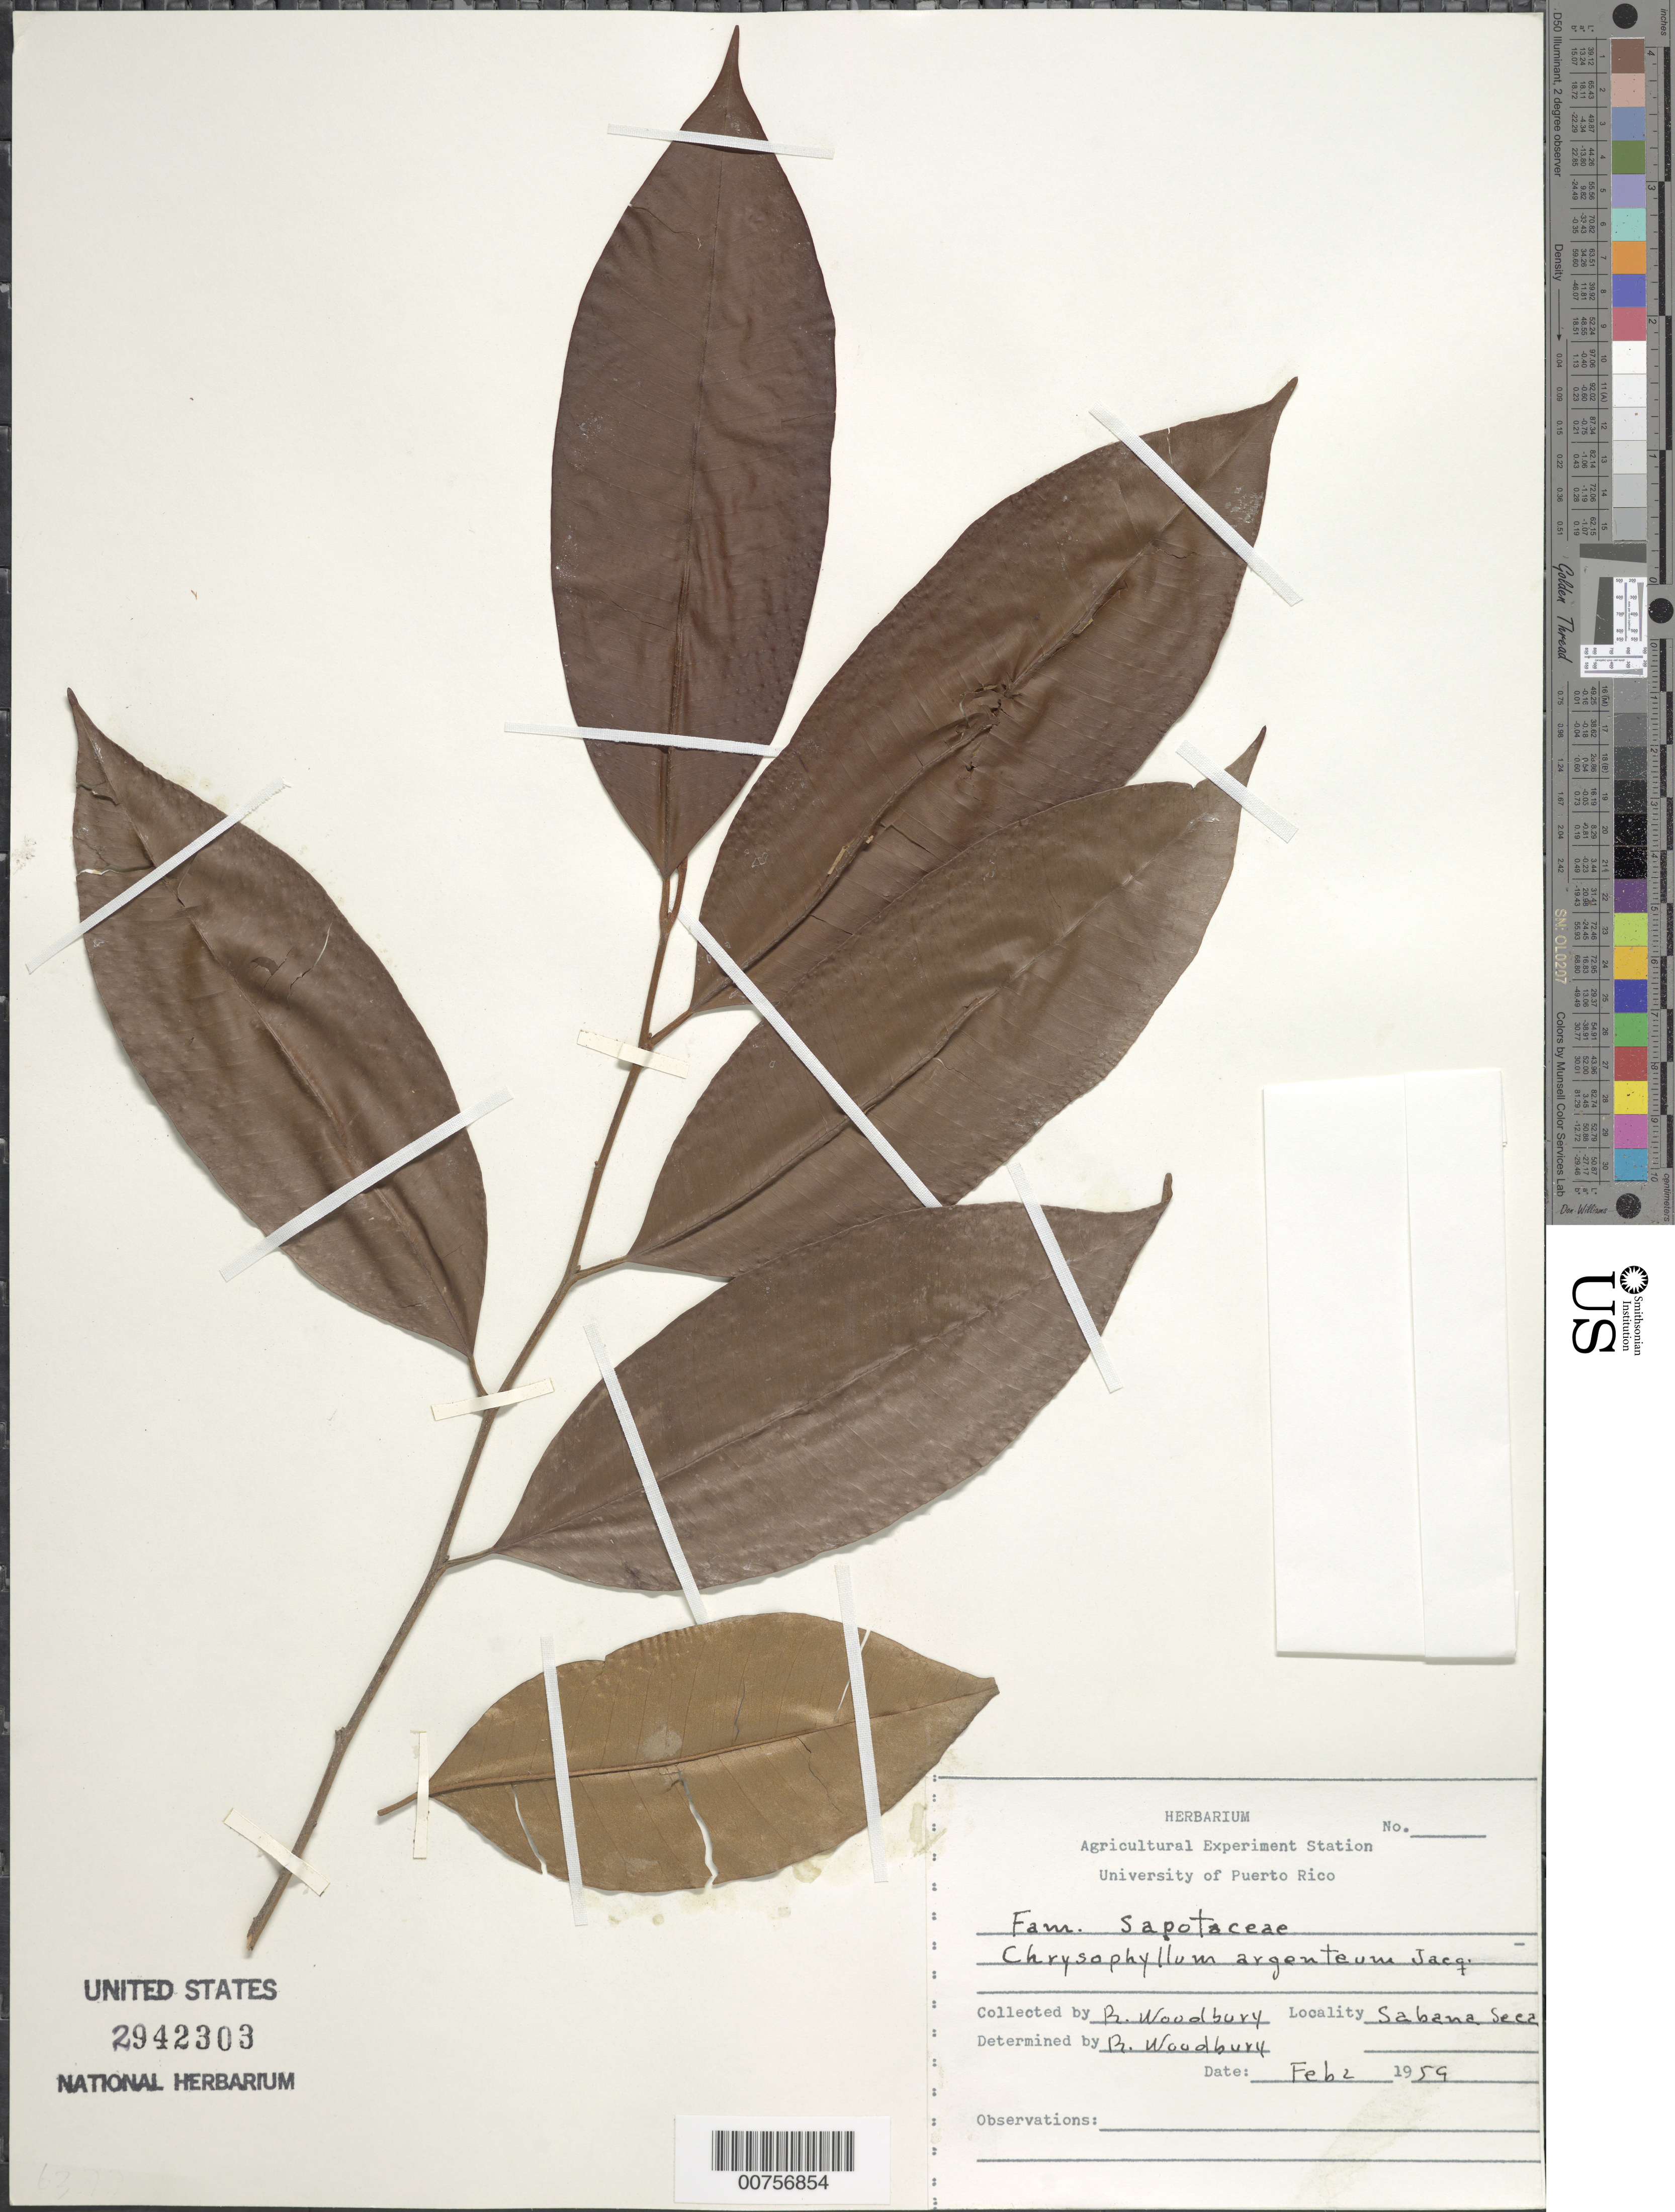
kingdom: Plantae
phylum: Tracheophyta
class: Magnoliopsida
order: Ericales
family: Sapotaceae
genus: Chrysophyllum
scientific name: Chrysophyllum argenteum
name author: Jacq.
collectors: R. O. Woodbury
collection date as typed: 02 Feb 1959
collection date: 1959-02-02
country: Puerto Rico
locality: Sabana Seca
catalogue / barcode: US 2942303